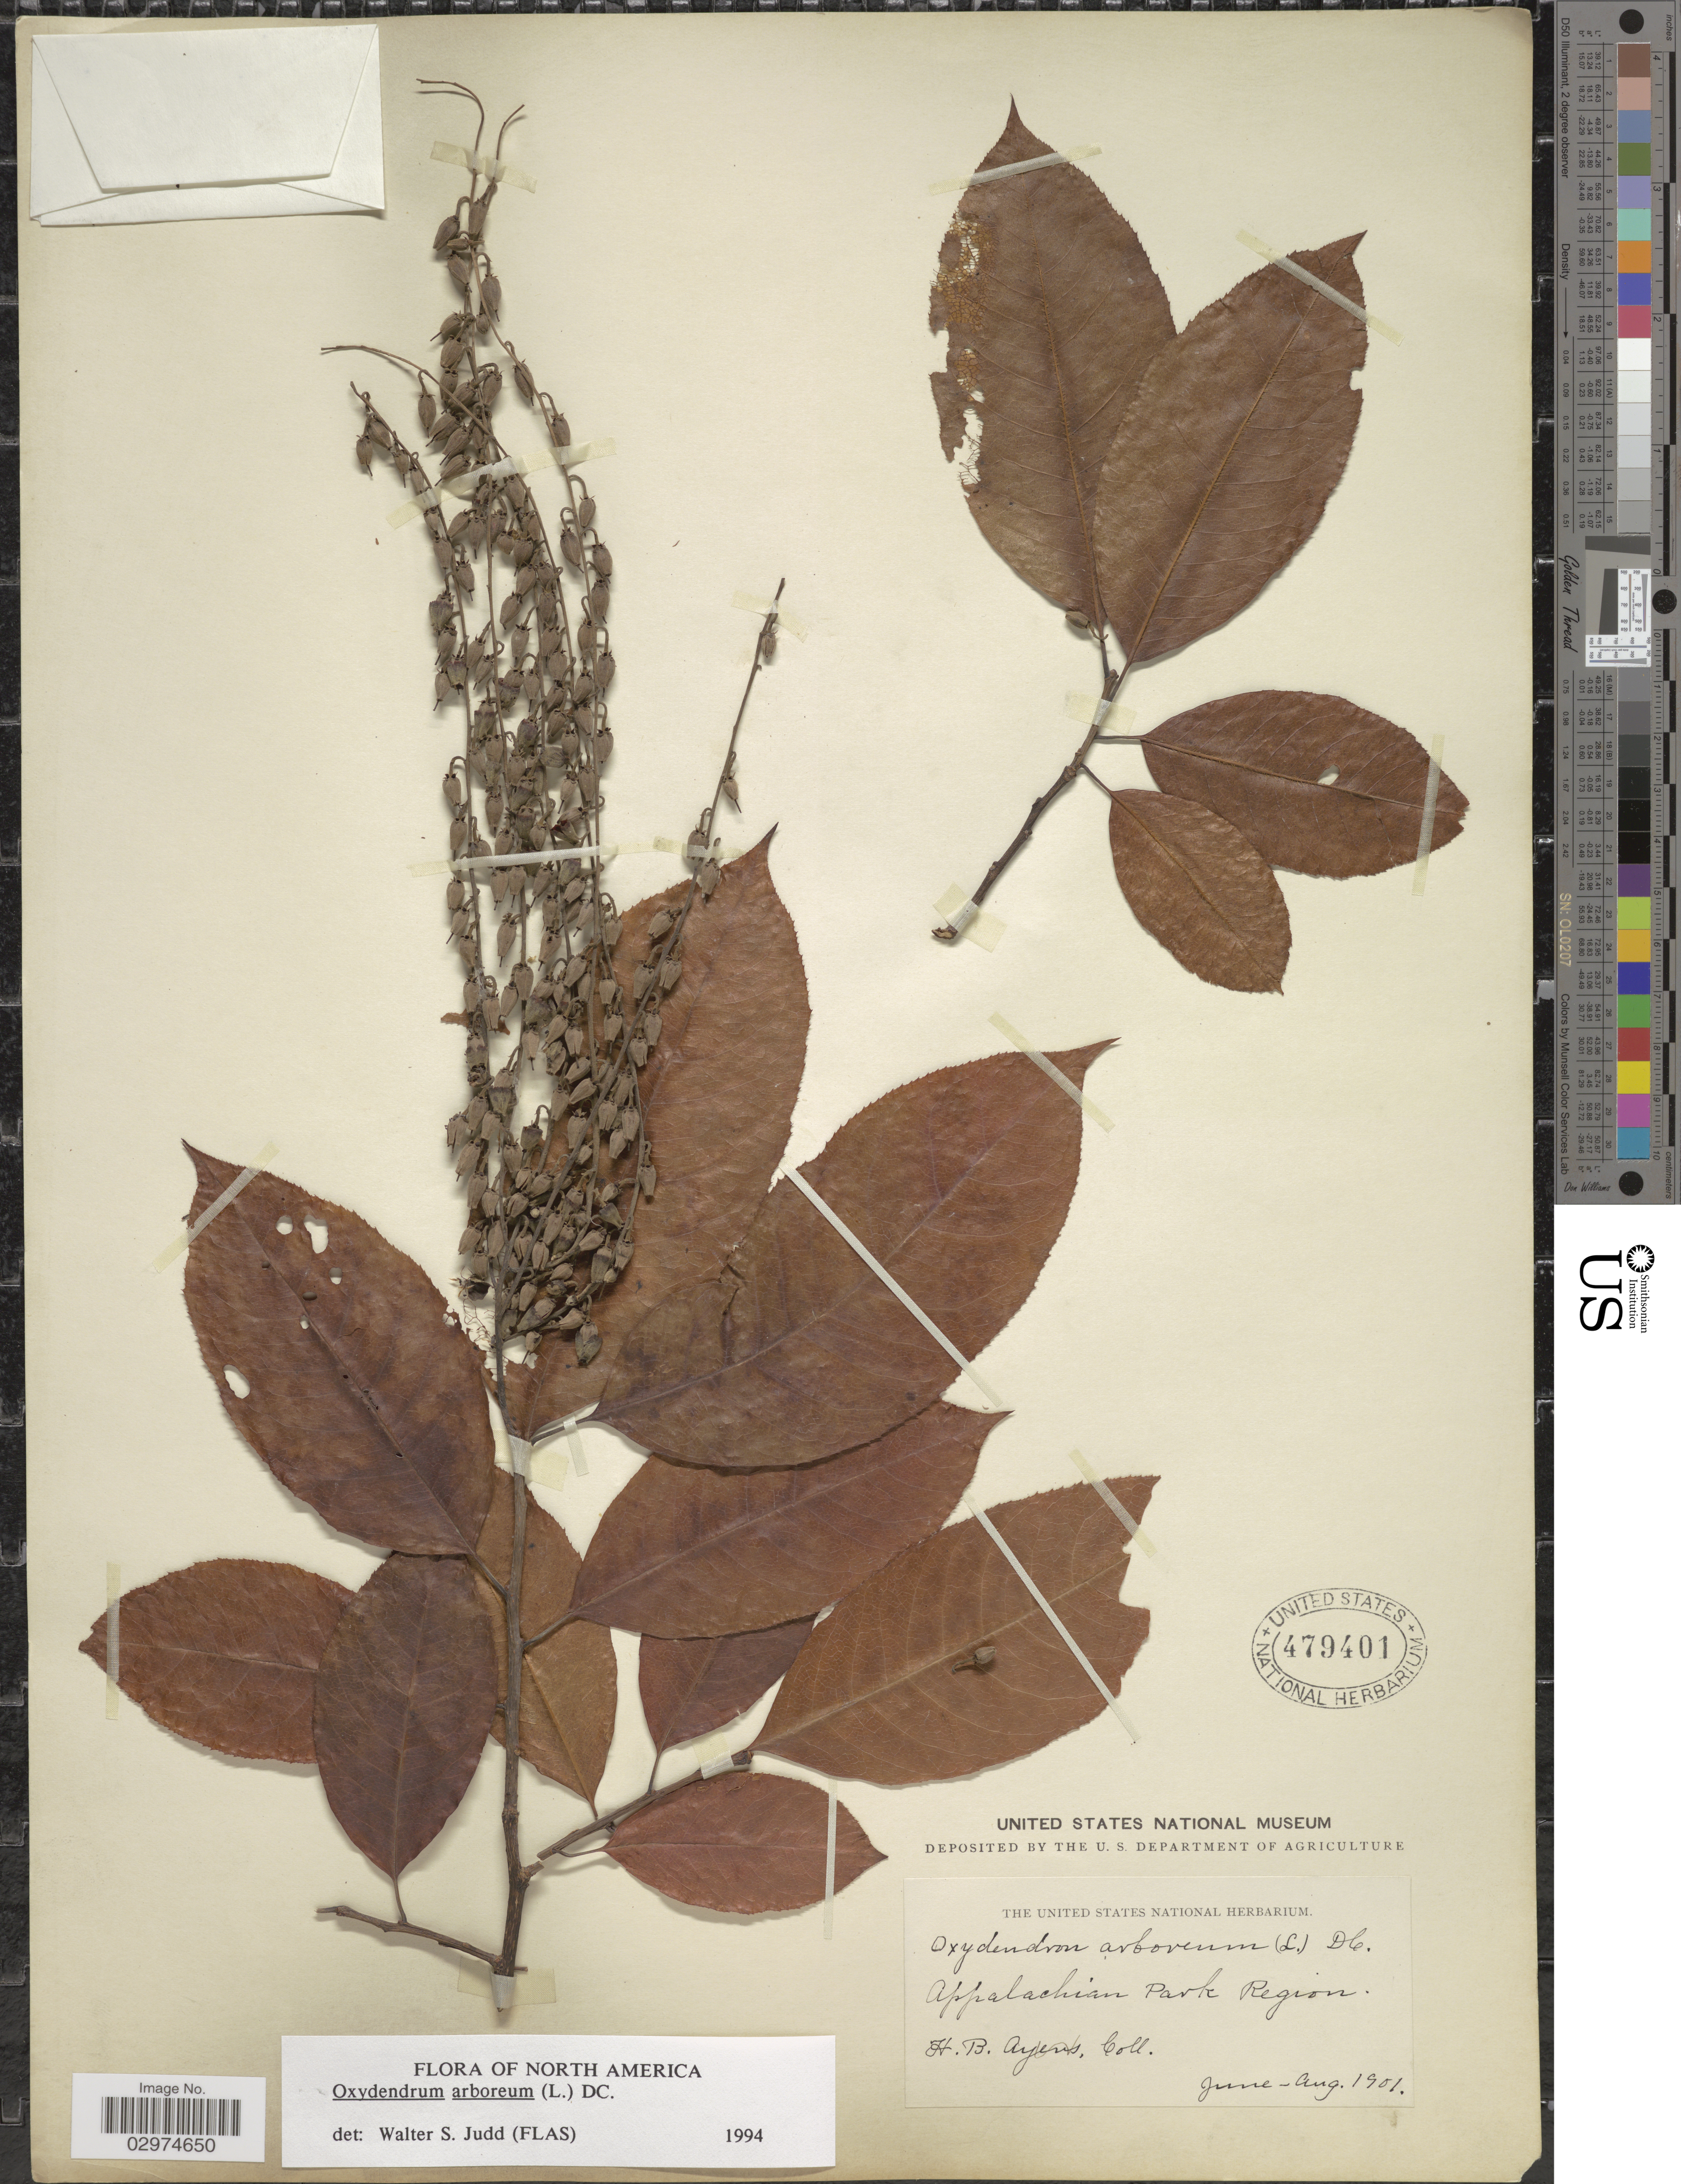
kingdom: Plantae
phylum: Tracheophyta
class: Magnoliopsida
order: Ericales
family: Ericaceae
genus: Oxydendrum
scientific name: Oxydendrum arboreum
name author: (L.) DC.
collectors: H. Ayens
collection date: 1901-06/1901-08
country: United States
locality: Appalachian Park Region.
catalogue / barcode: US 479401